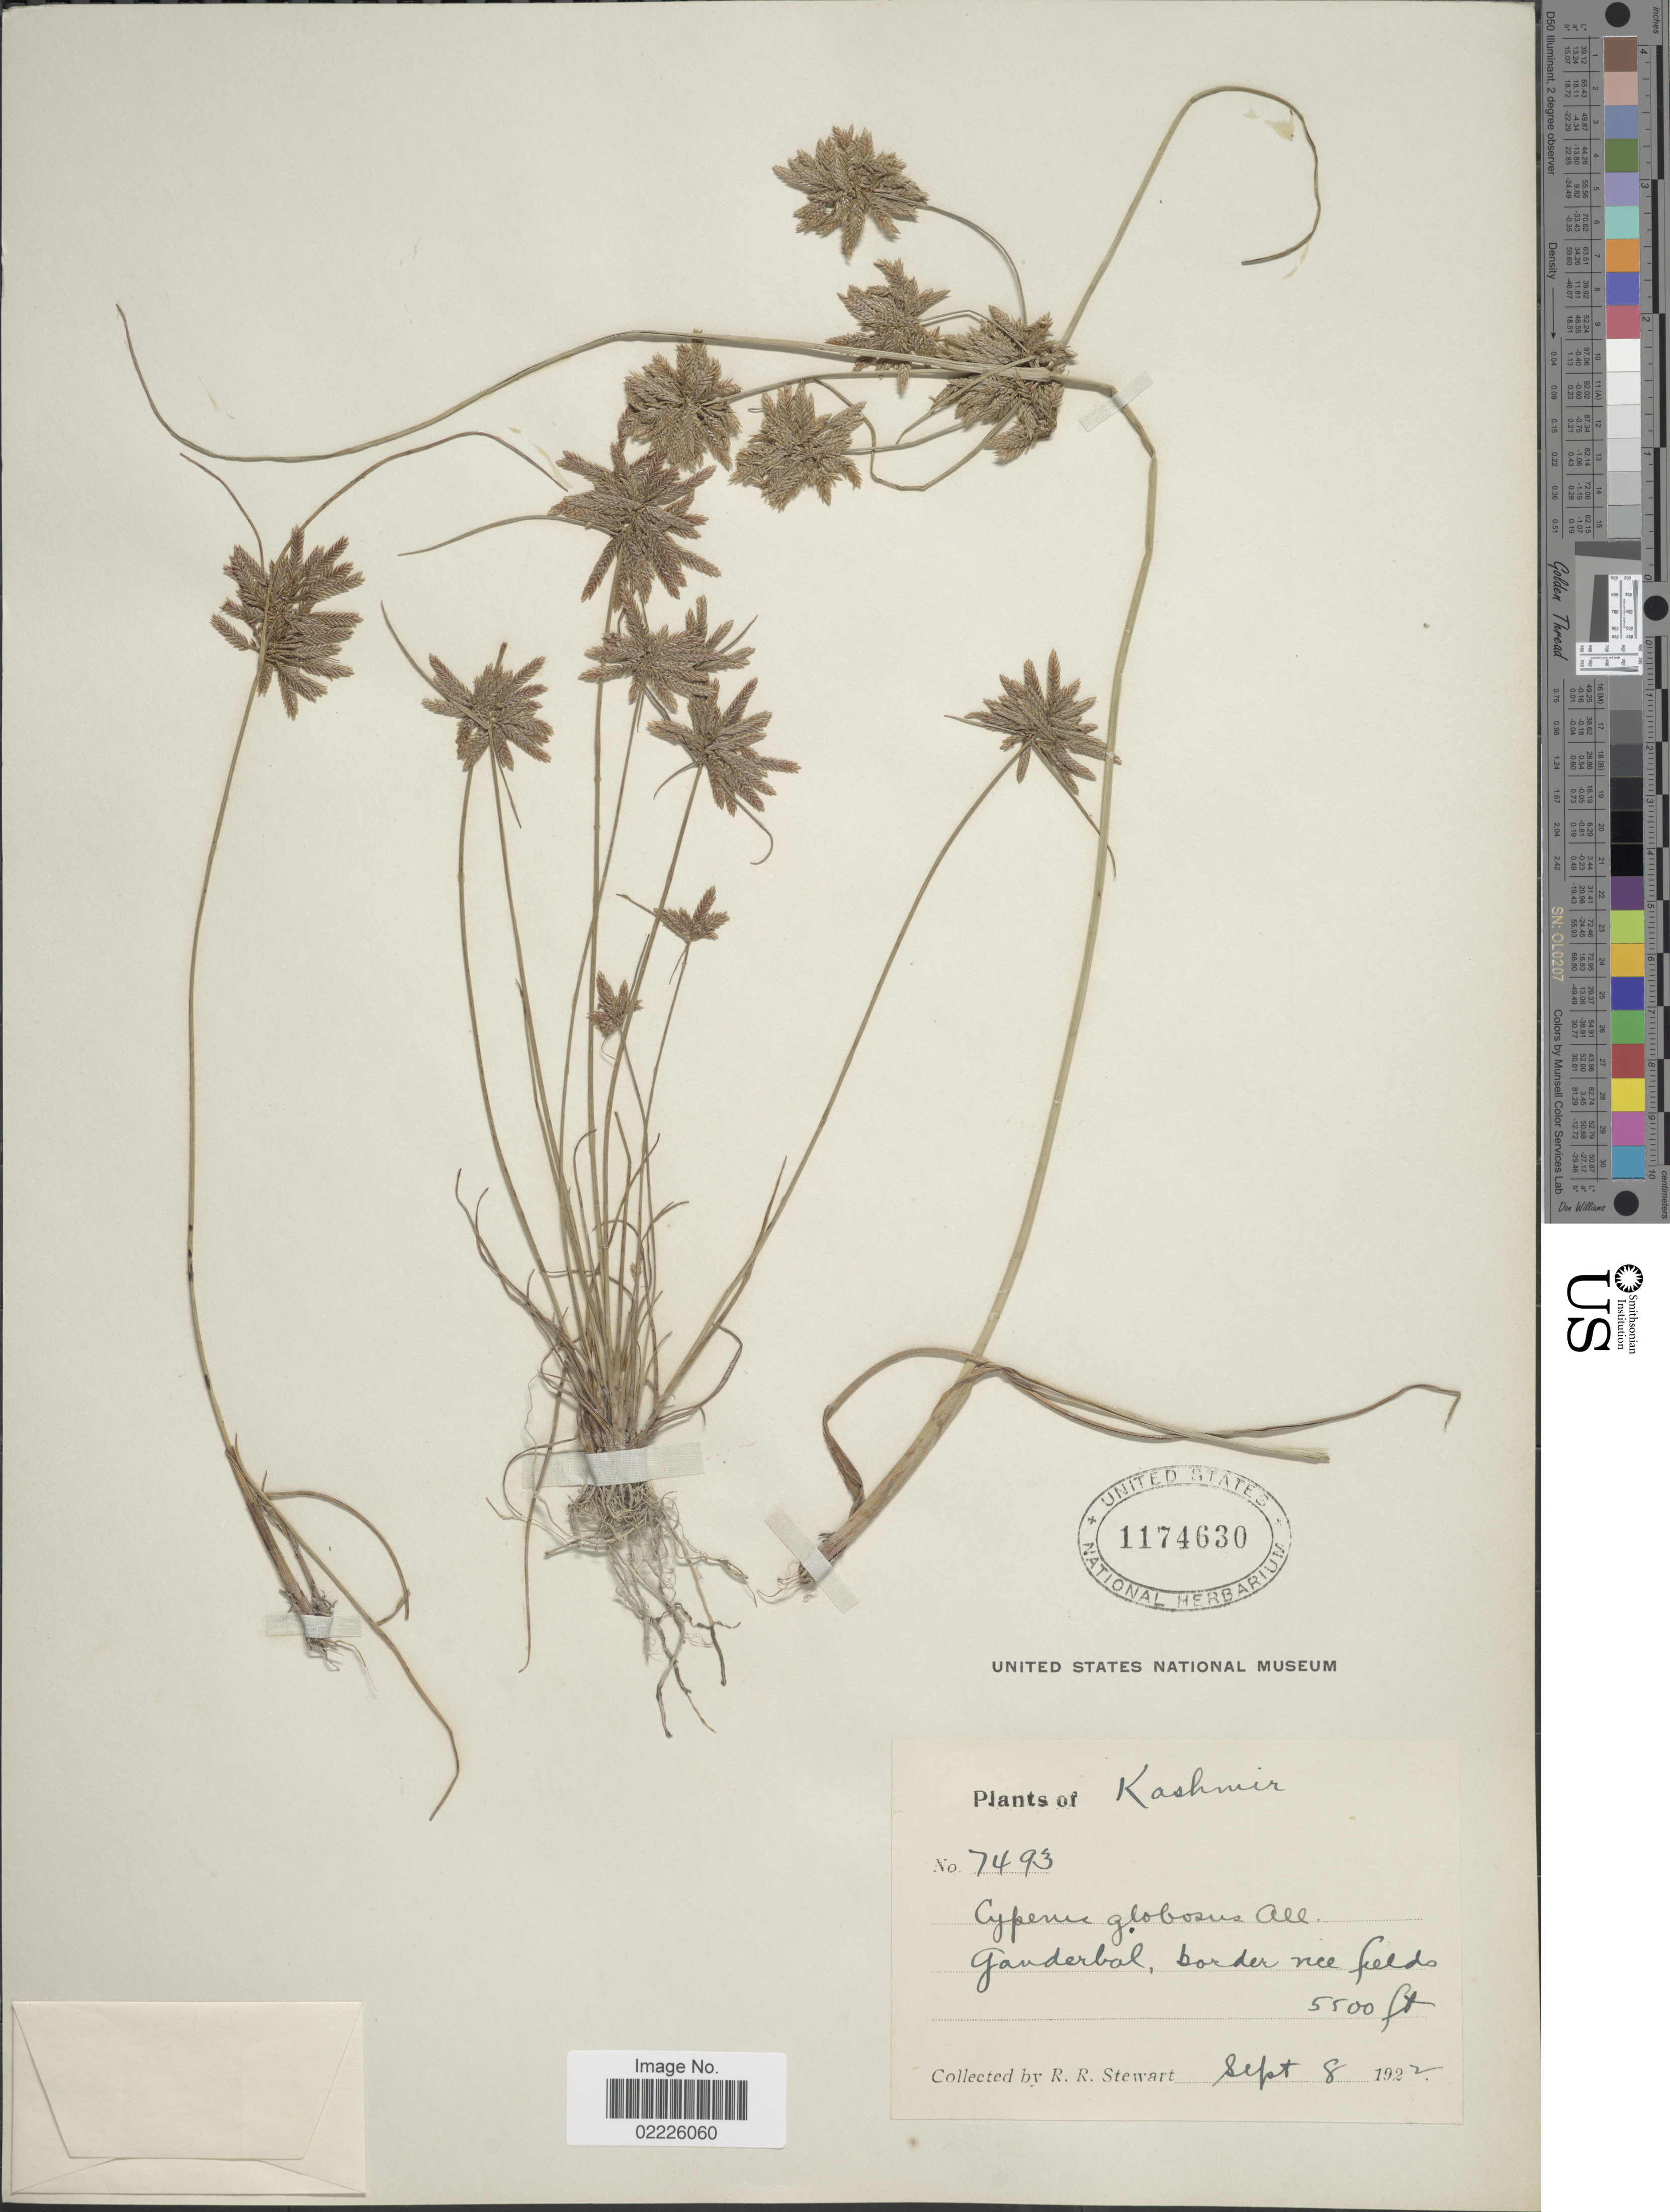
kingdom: Plantae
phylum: Tracheophyta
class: Liliopsida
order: Poales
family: Cyperaceae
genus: Cyperus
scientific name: Cyperus flavidus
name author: Retz.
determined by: Strong, Mark T., (BOT), Smithsonian Institution - National Museum of Natural History (UNITED STATES)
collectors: R. R. Stewart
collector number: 7493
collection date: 1922-09-08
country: India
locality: Kashmir, Ganderbal, border rice fields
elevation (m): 1676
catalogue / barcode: US 1174630